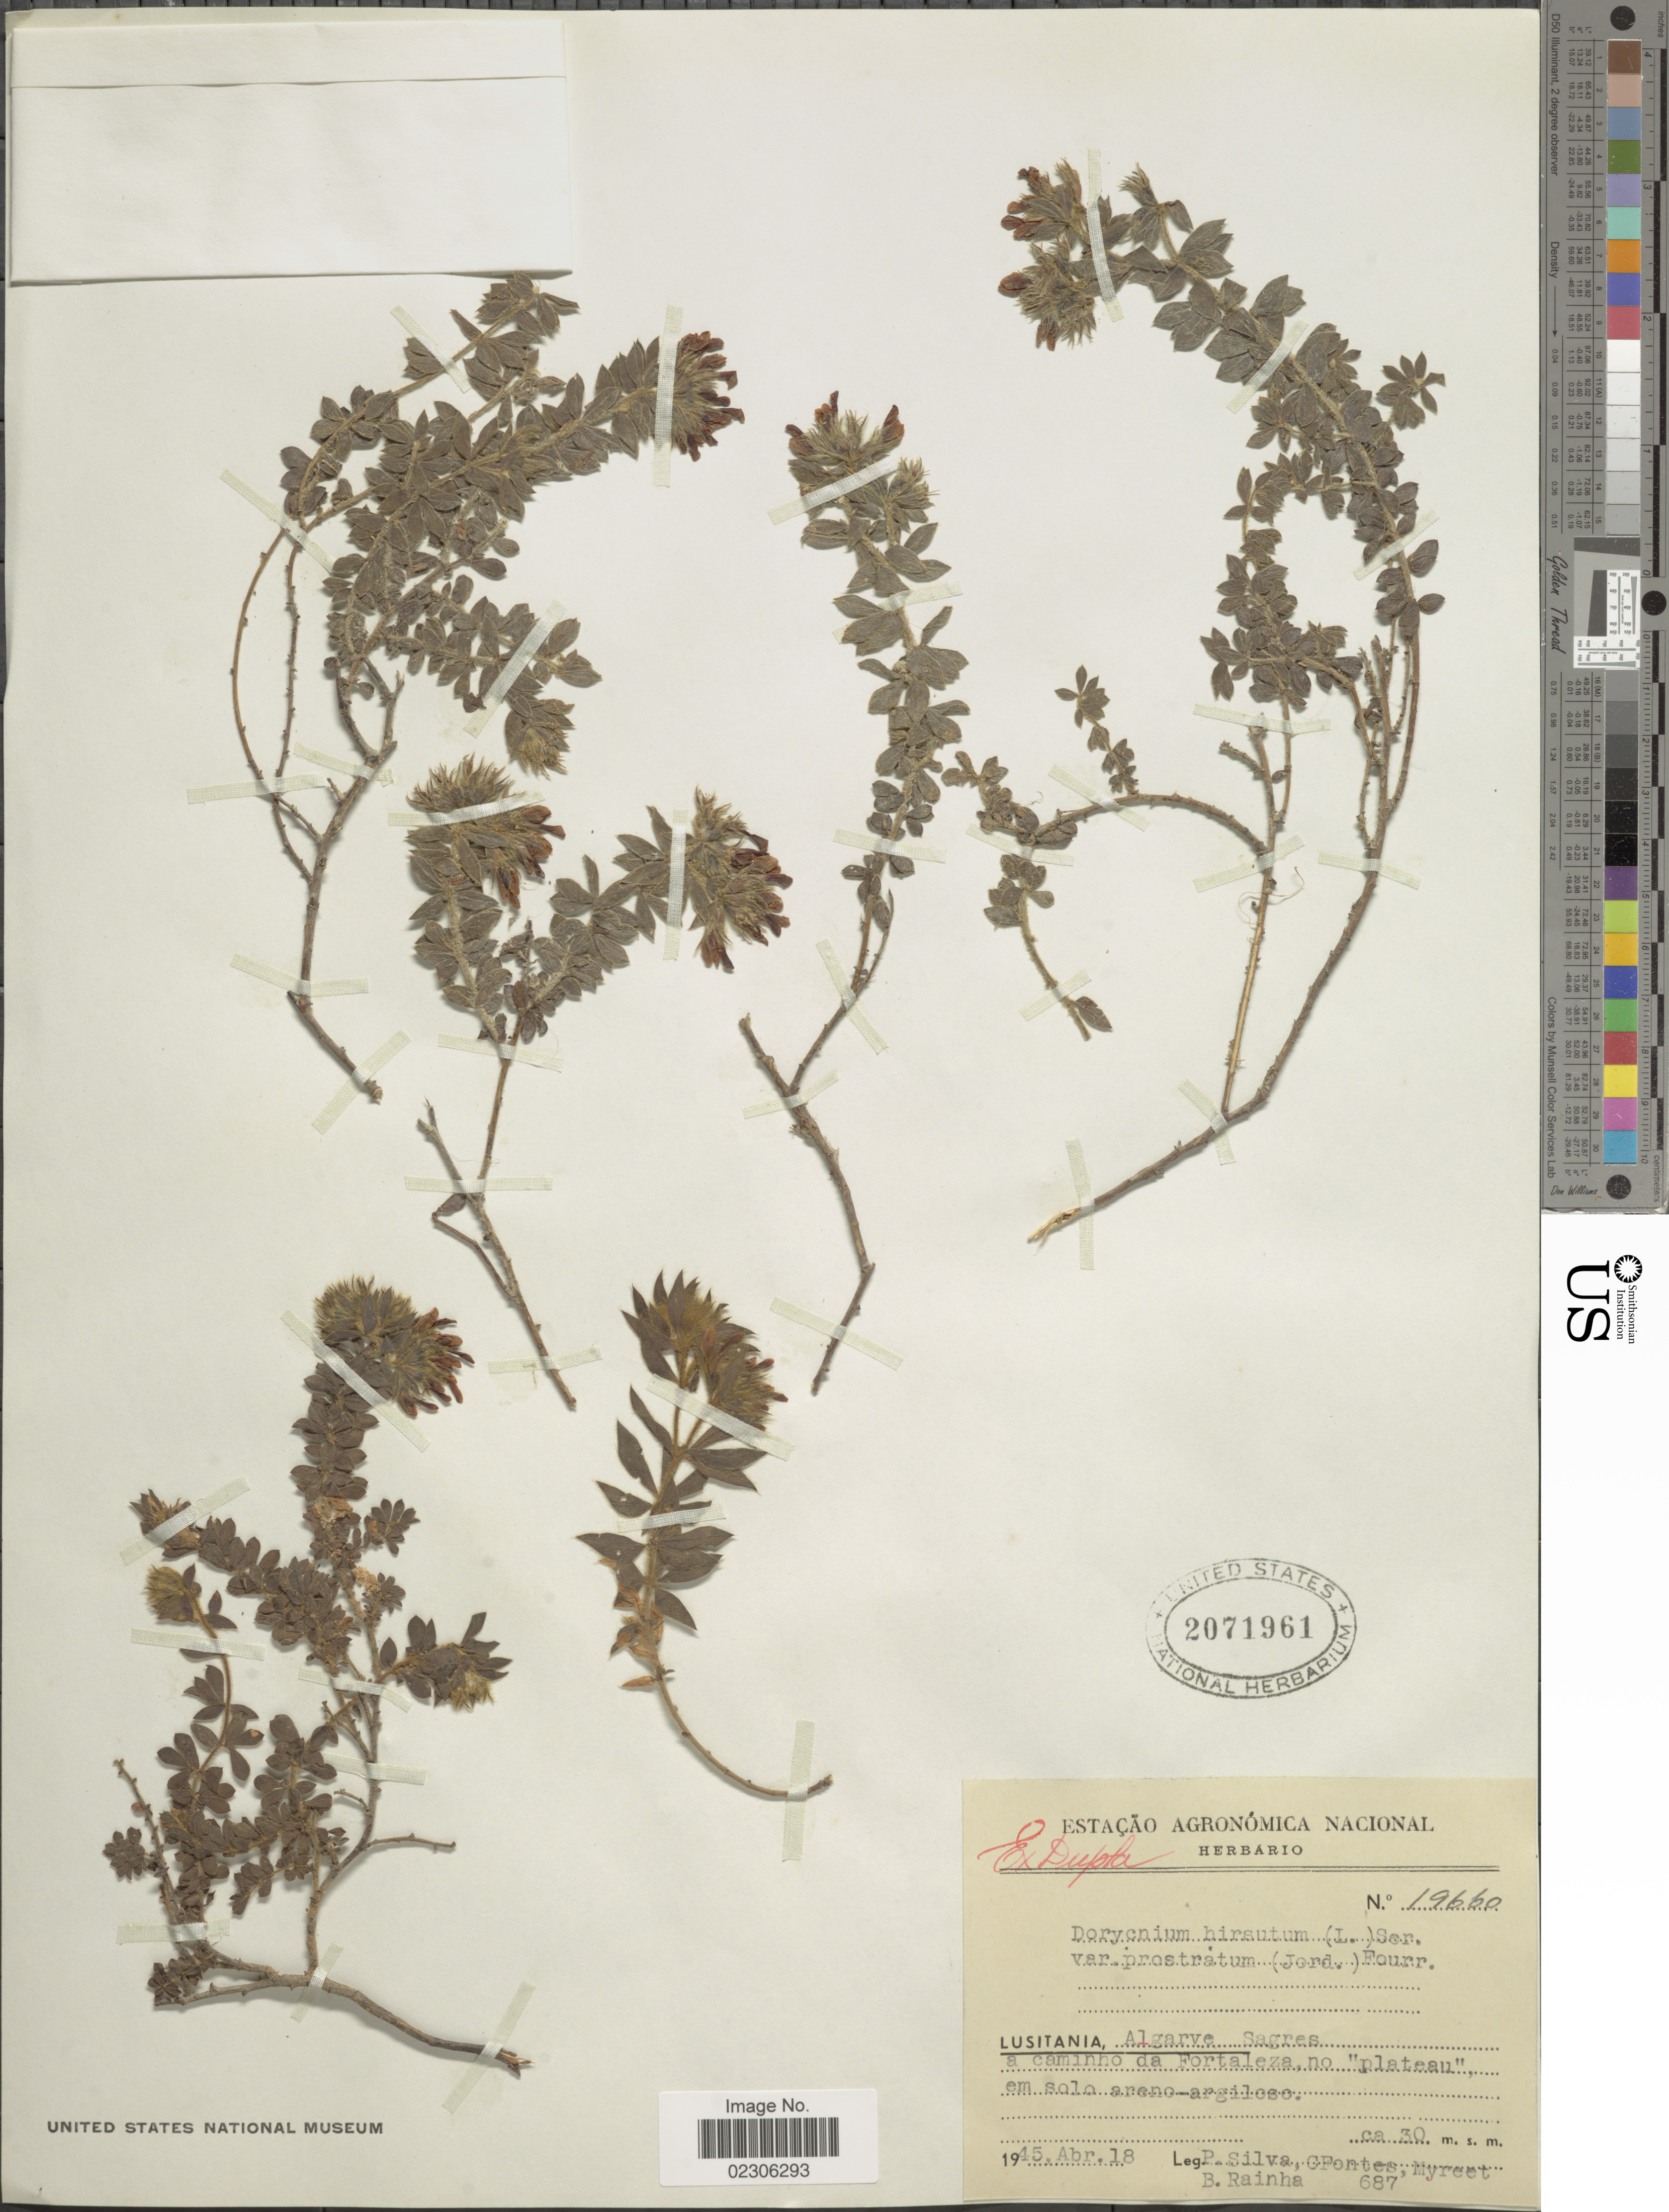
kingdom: Plantae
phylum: Tracheophyta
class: Magnoliopsida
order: Fabales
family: Fabaceae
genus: Dorycnium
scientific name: Dorycnium hirsutum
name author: (L.) Ser.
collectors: P. Silva, C. Pontes, Myreet & B. Rainha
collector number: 687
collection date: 1915-04-18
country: Portugal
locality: Lusitania, Algarve Sagres, a jcaminho da Fortaleza no plateau em solo areno argiloso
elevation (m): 30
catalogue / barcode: US 2071961